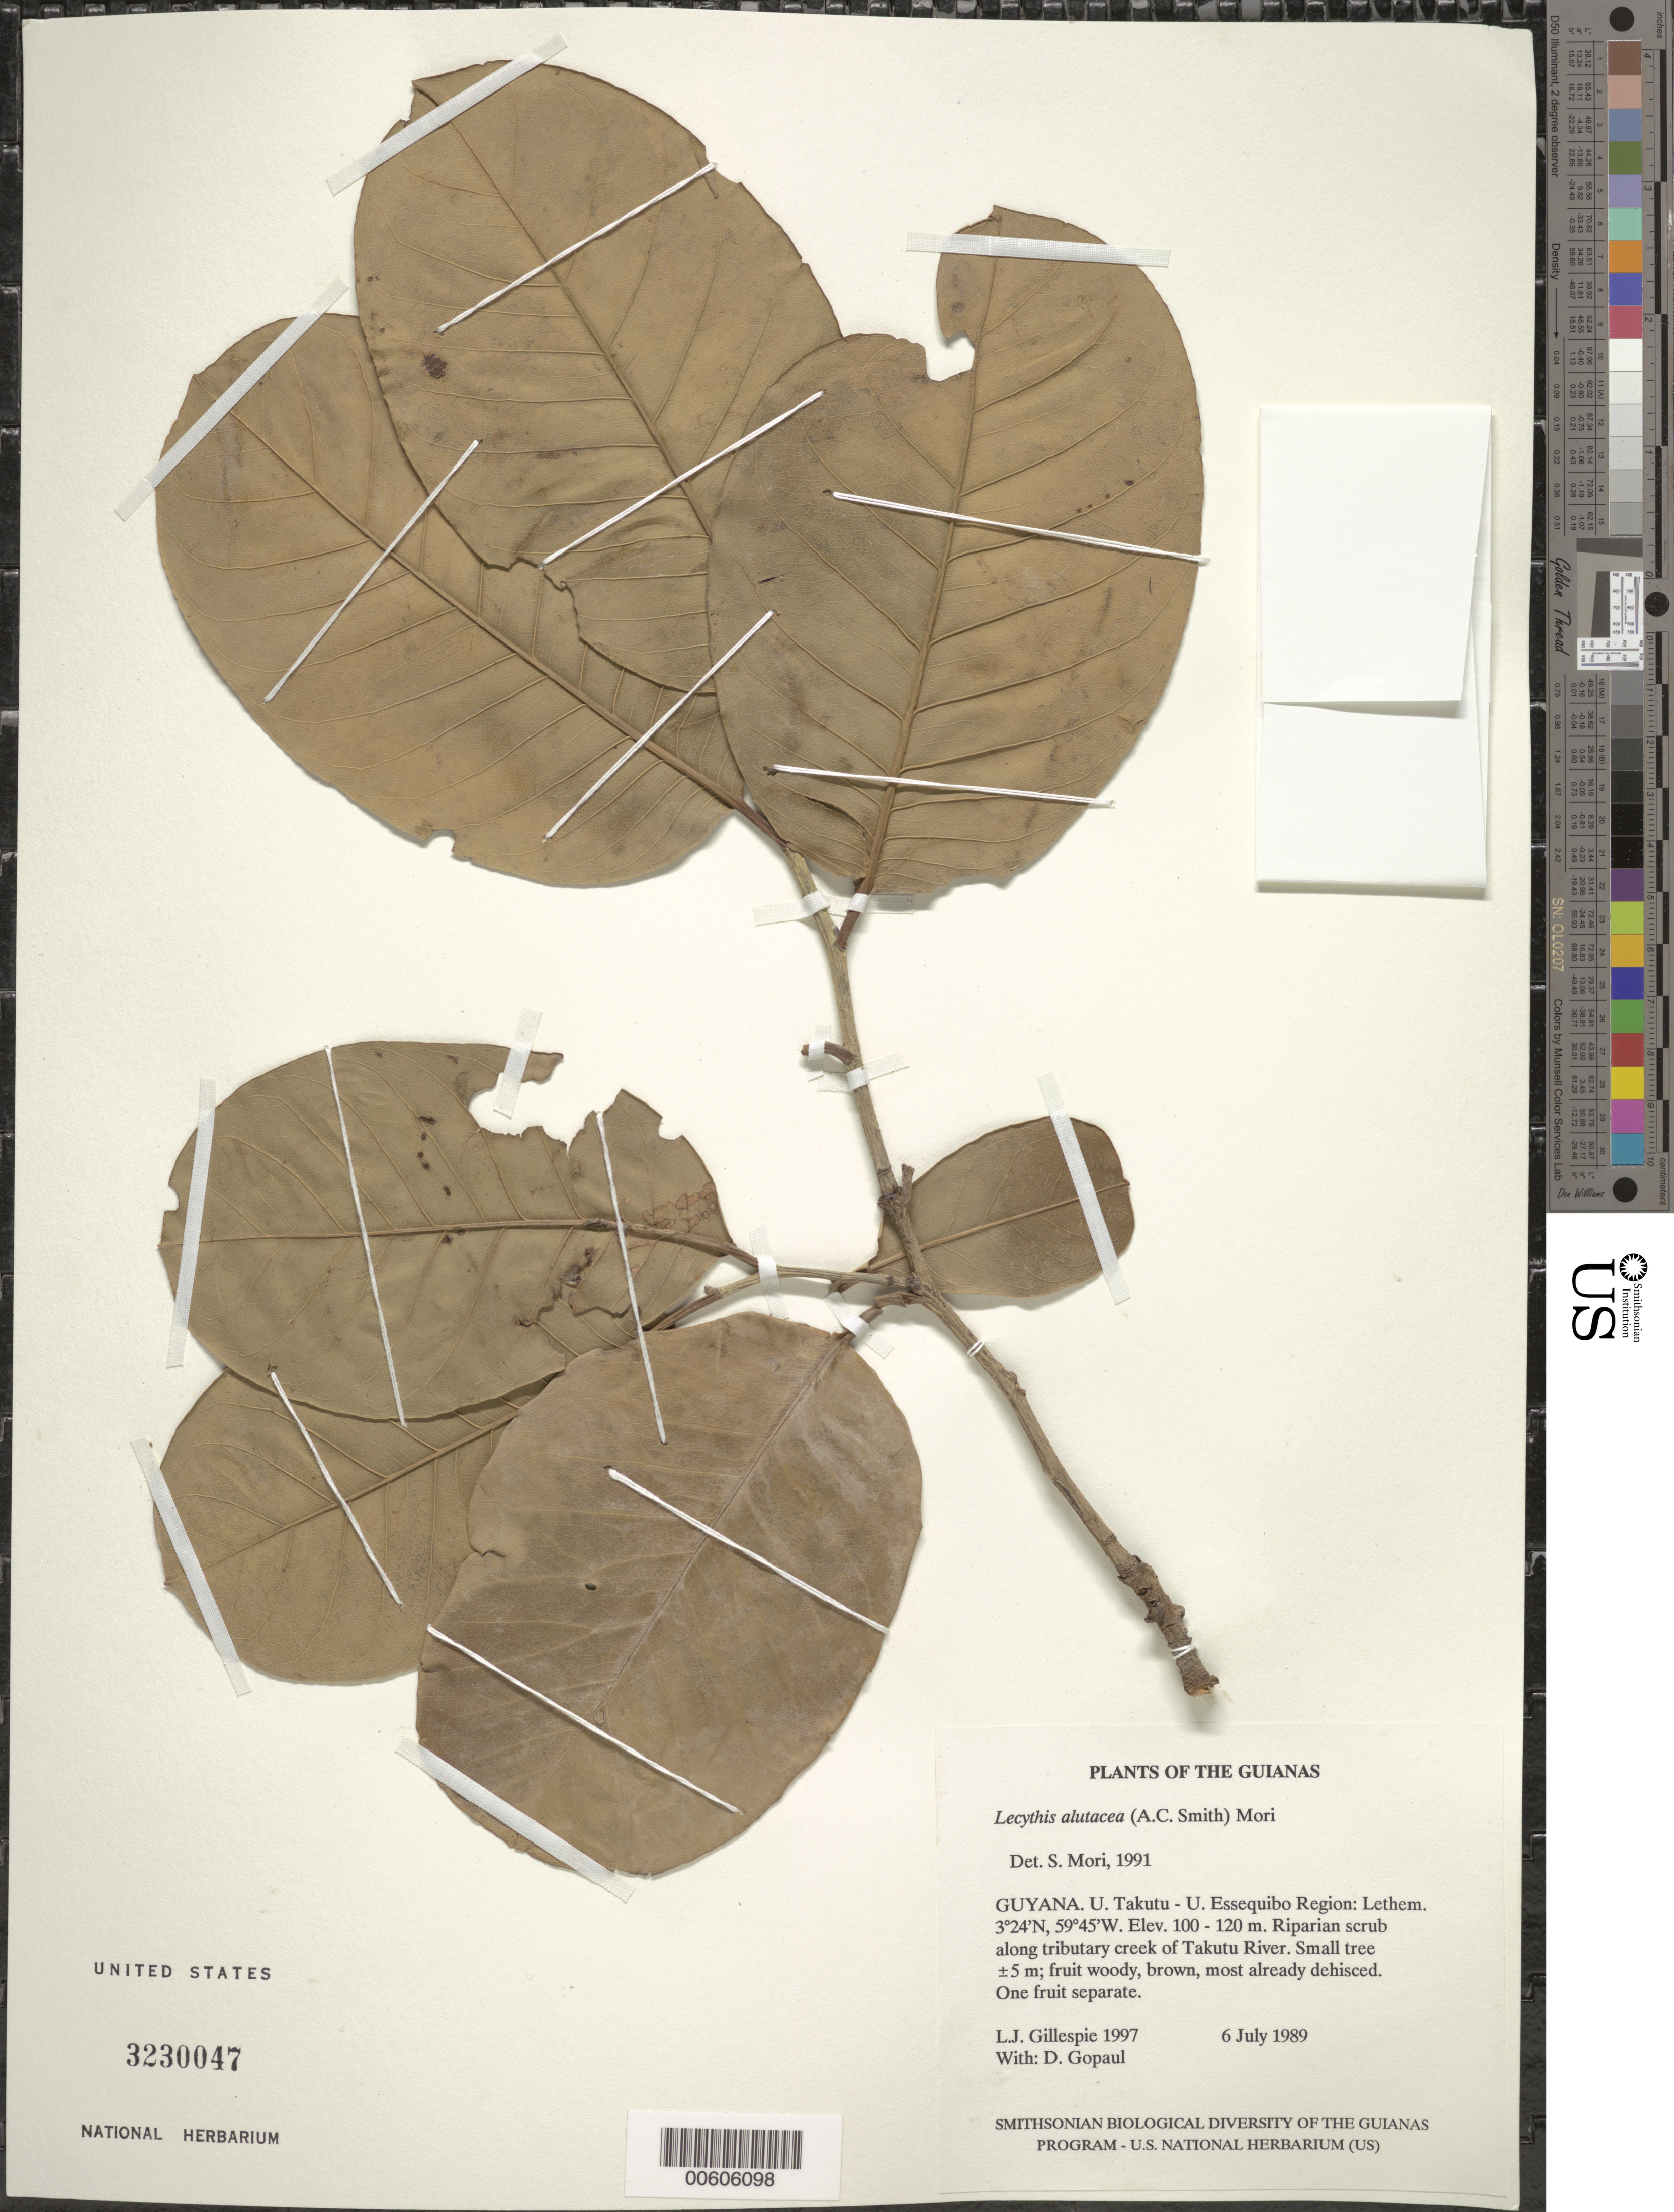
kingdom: Plantae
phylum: Tracheophyta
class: Magnoliopsida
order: Ericales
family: Lecythidaceae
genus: Lecythis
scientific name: Lecythis alutacea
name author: (A.C. Sm.) S.A. Mori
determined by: Mori, Scott A.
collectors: L. J. Gillespie & D. Gopaul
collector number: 1997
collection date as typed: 6 July 1989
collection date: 1989-07-06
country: Guyana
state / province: U. Takutu-U. Essequibo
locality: Lethem. Along tributary creek of Takutu River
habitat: Riparian scrub along creek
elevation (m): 100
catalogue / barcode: US 3230047